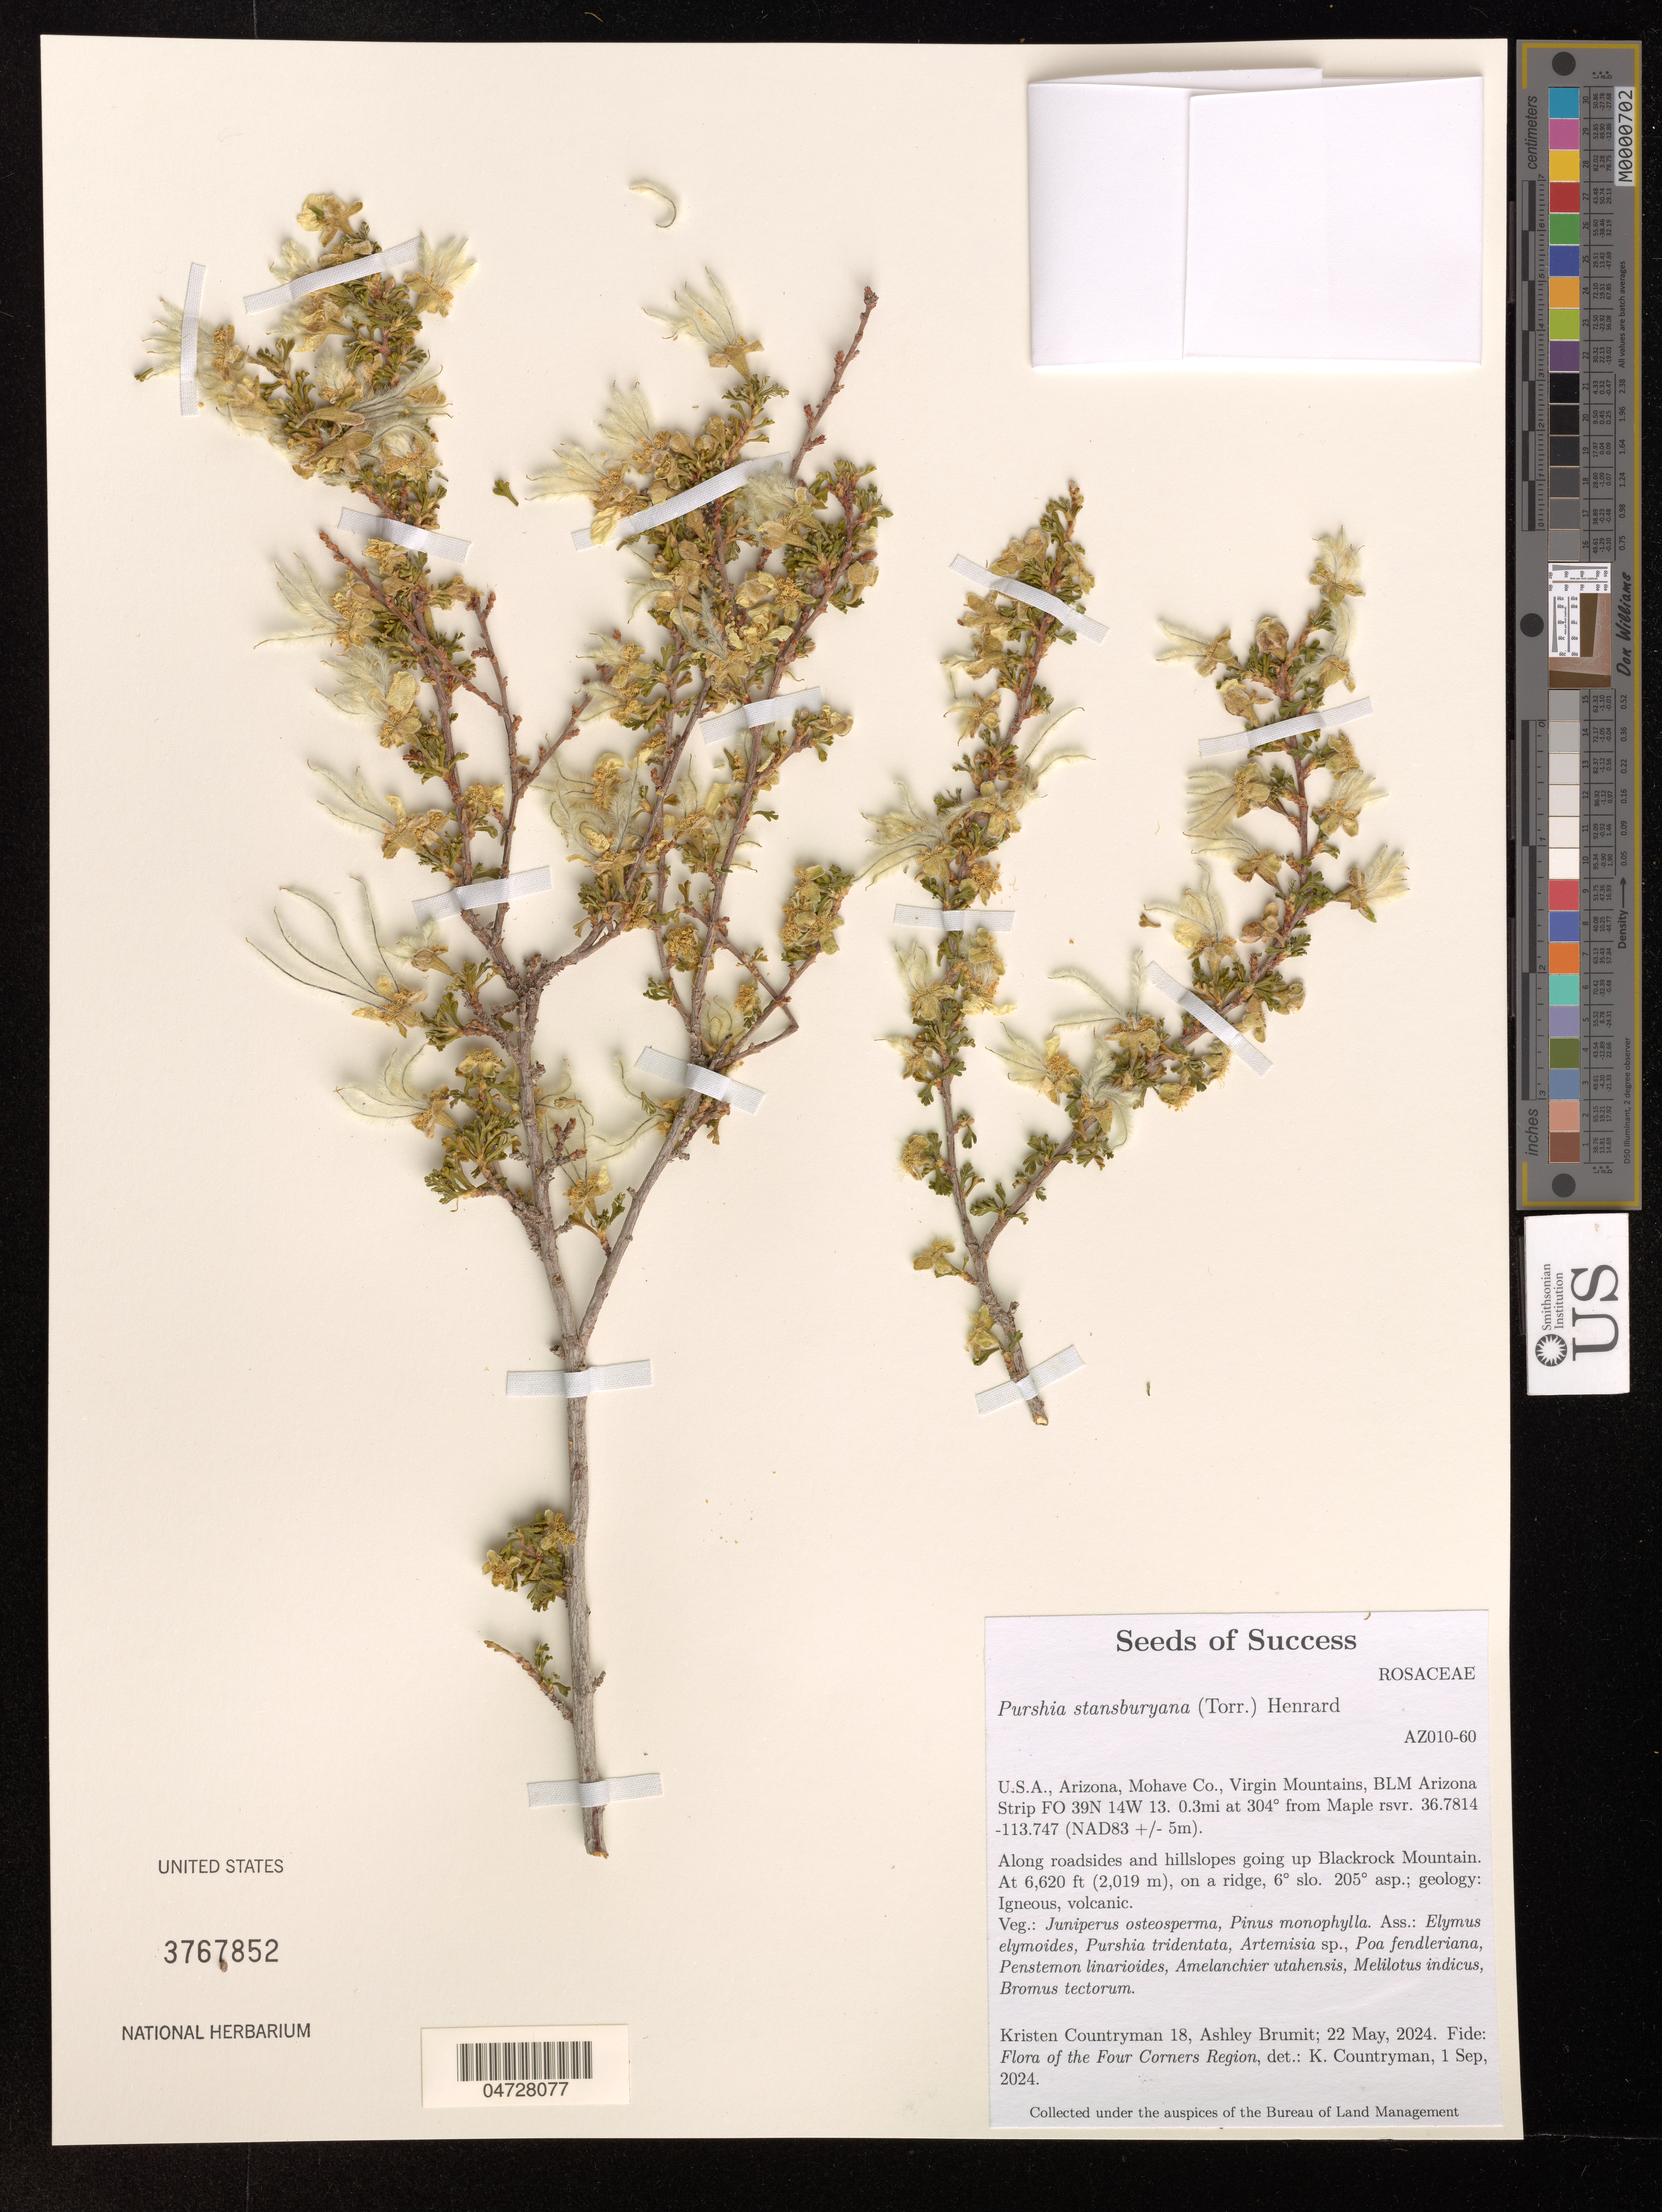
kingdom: Plantae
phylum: Tracheophyta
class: Magnoliopsida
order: Rosales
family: Rosaceae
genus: Purshia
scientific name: Purshia stansburyana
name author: (Torr.) Henrickson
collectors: K. Countryman & A. Brumit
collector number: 18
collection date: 2024-05-22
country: United States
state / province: Arizona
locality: Mohave Co. Virgin Mountains, BLM Arizona Strip FO 39N 14W 13. 0.3 mi at 304° from Maple rsvr. Along roadsides and hillslopes going up Blackrock Mountain.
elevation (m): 2018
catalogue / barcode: US 3767852